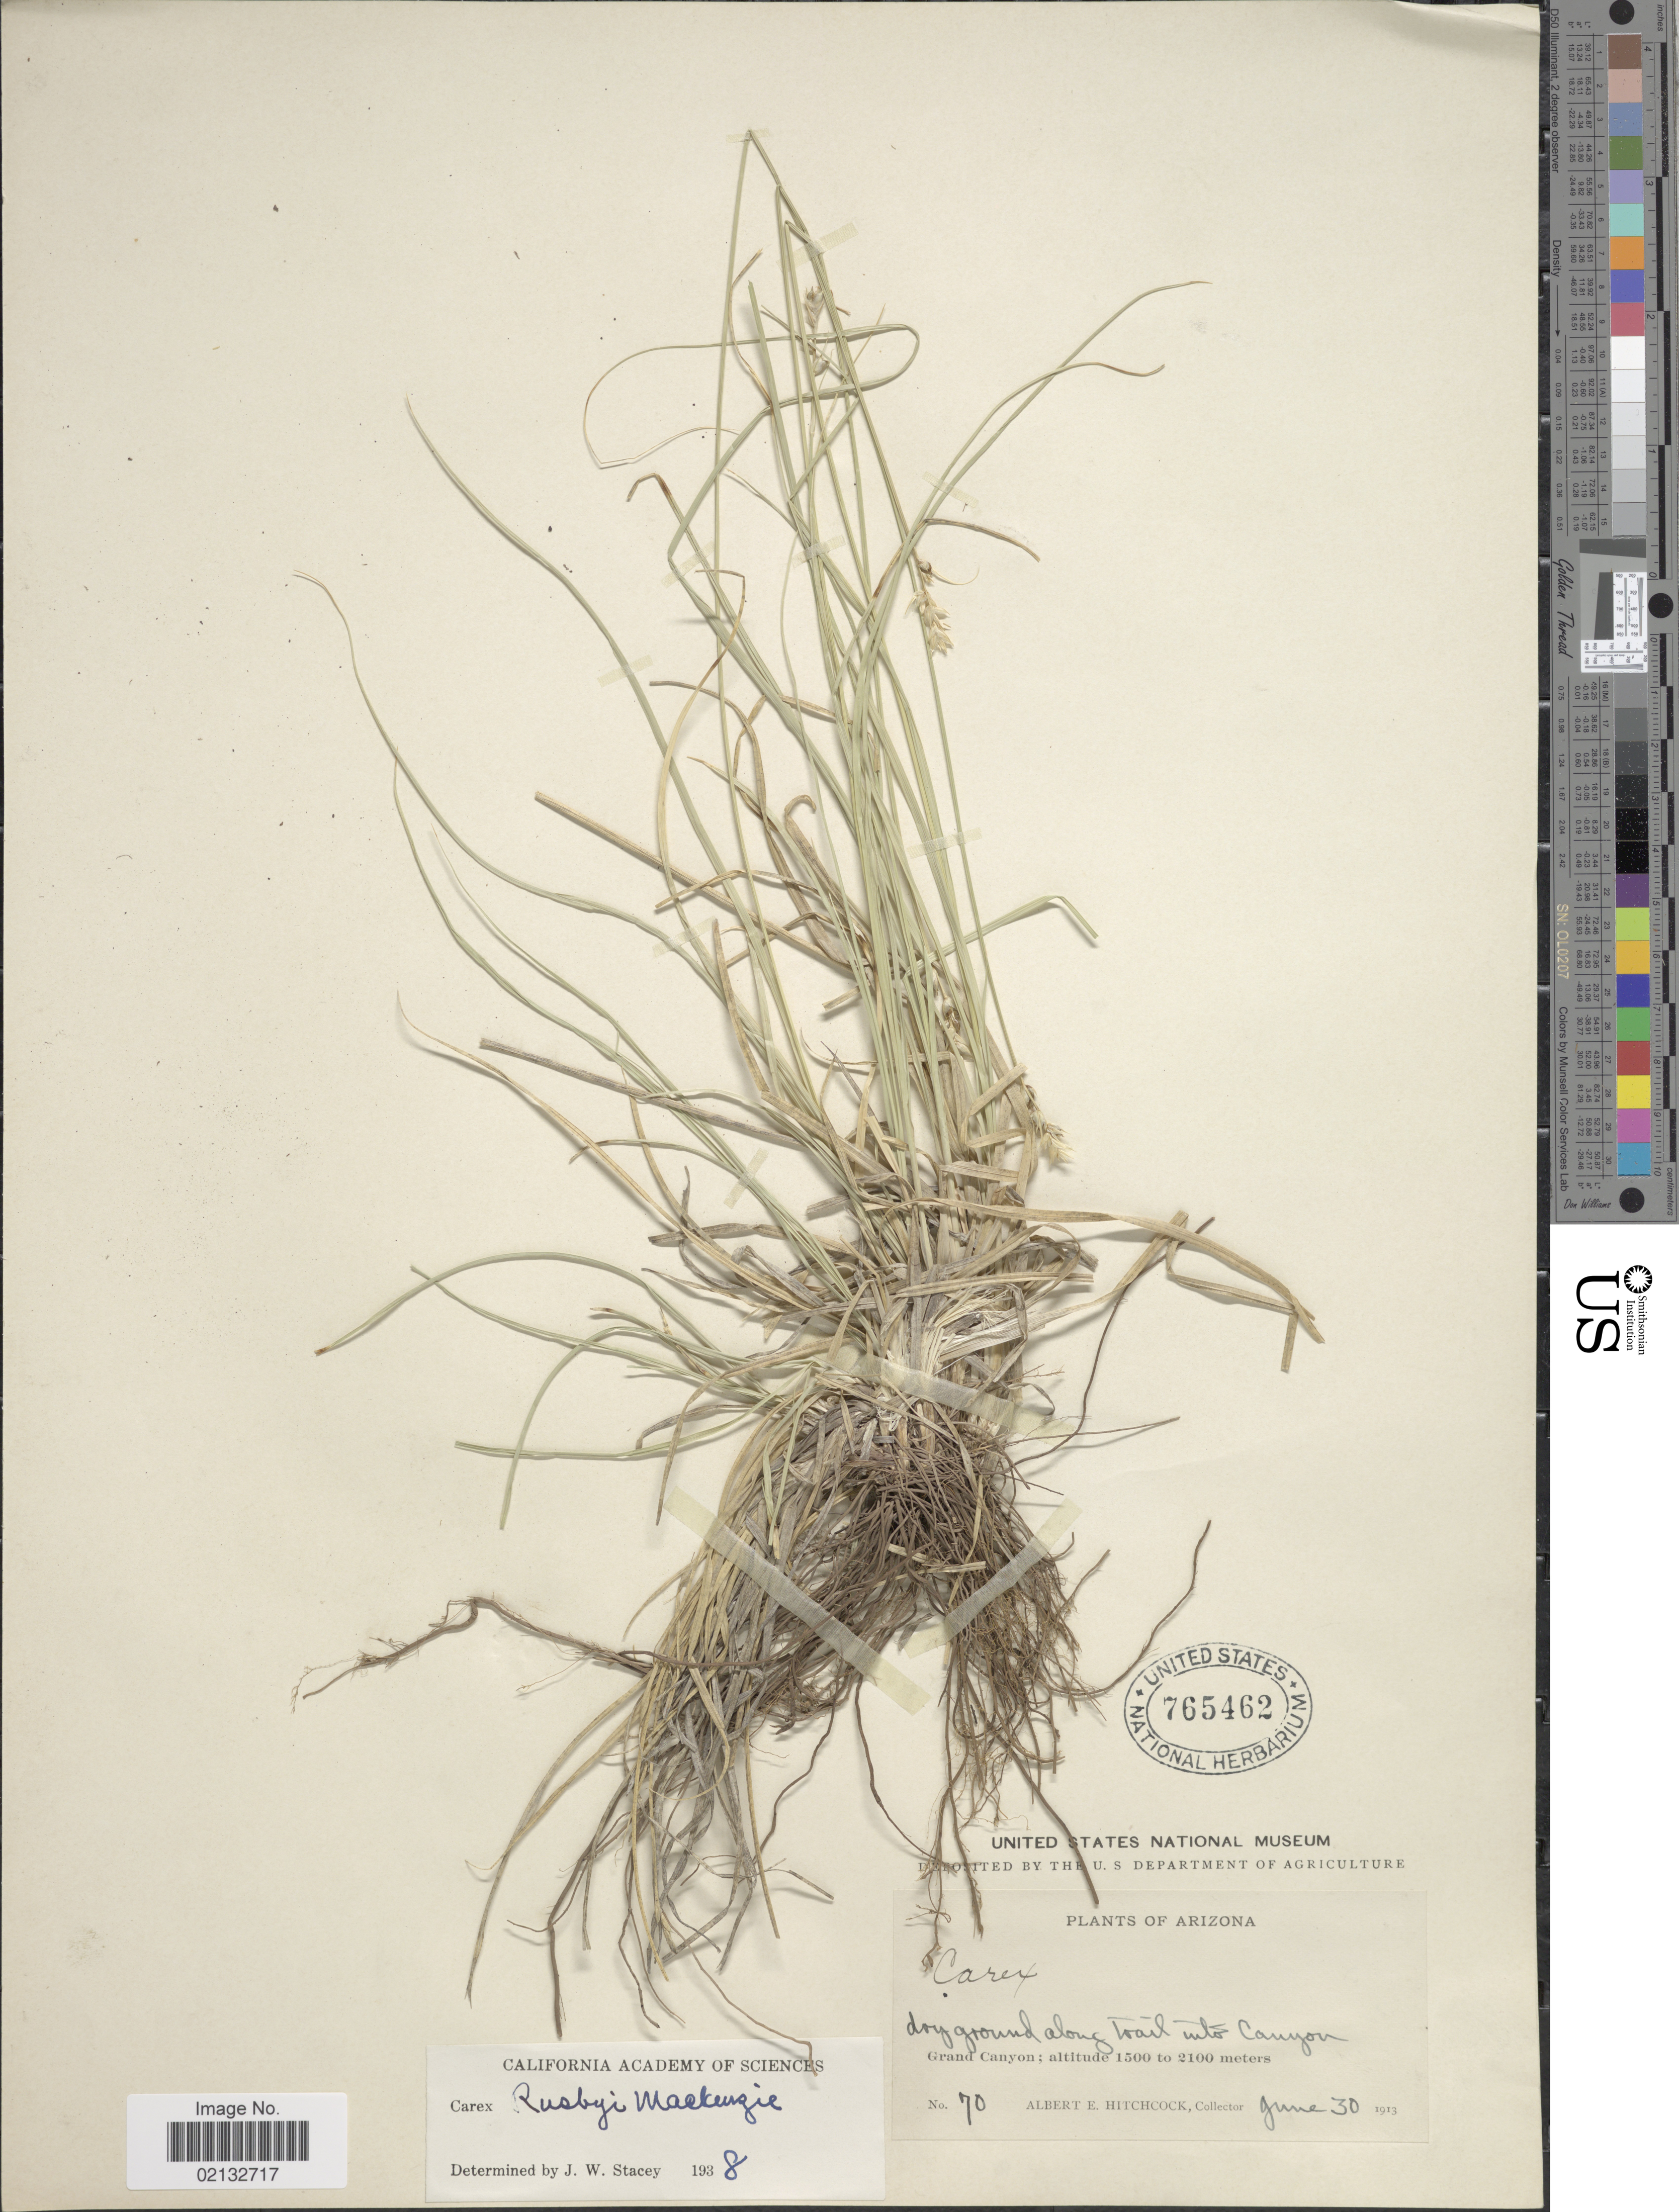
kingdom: Plantae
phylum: Tracheophyta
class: Liliopsida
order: Poales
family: Cyperaceae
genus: Carex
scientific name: Carex vallicola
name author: Dewey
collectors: A. Hitchcock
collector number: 70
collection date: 1913-06-30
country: United States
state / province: Arizona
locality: along Trail into Canyon. Grand Canyon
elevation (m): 1500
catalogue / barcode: US 765462